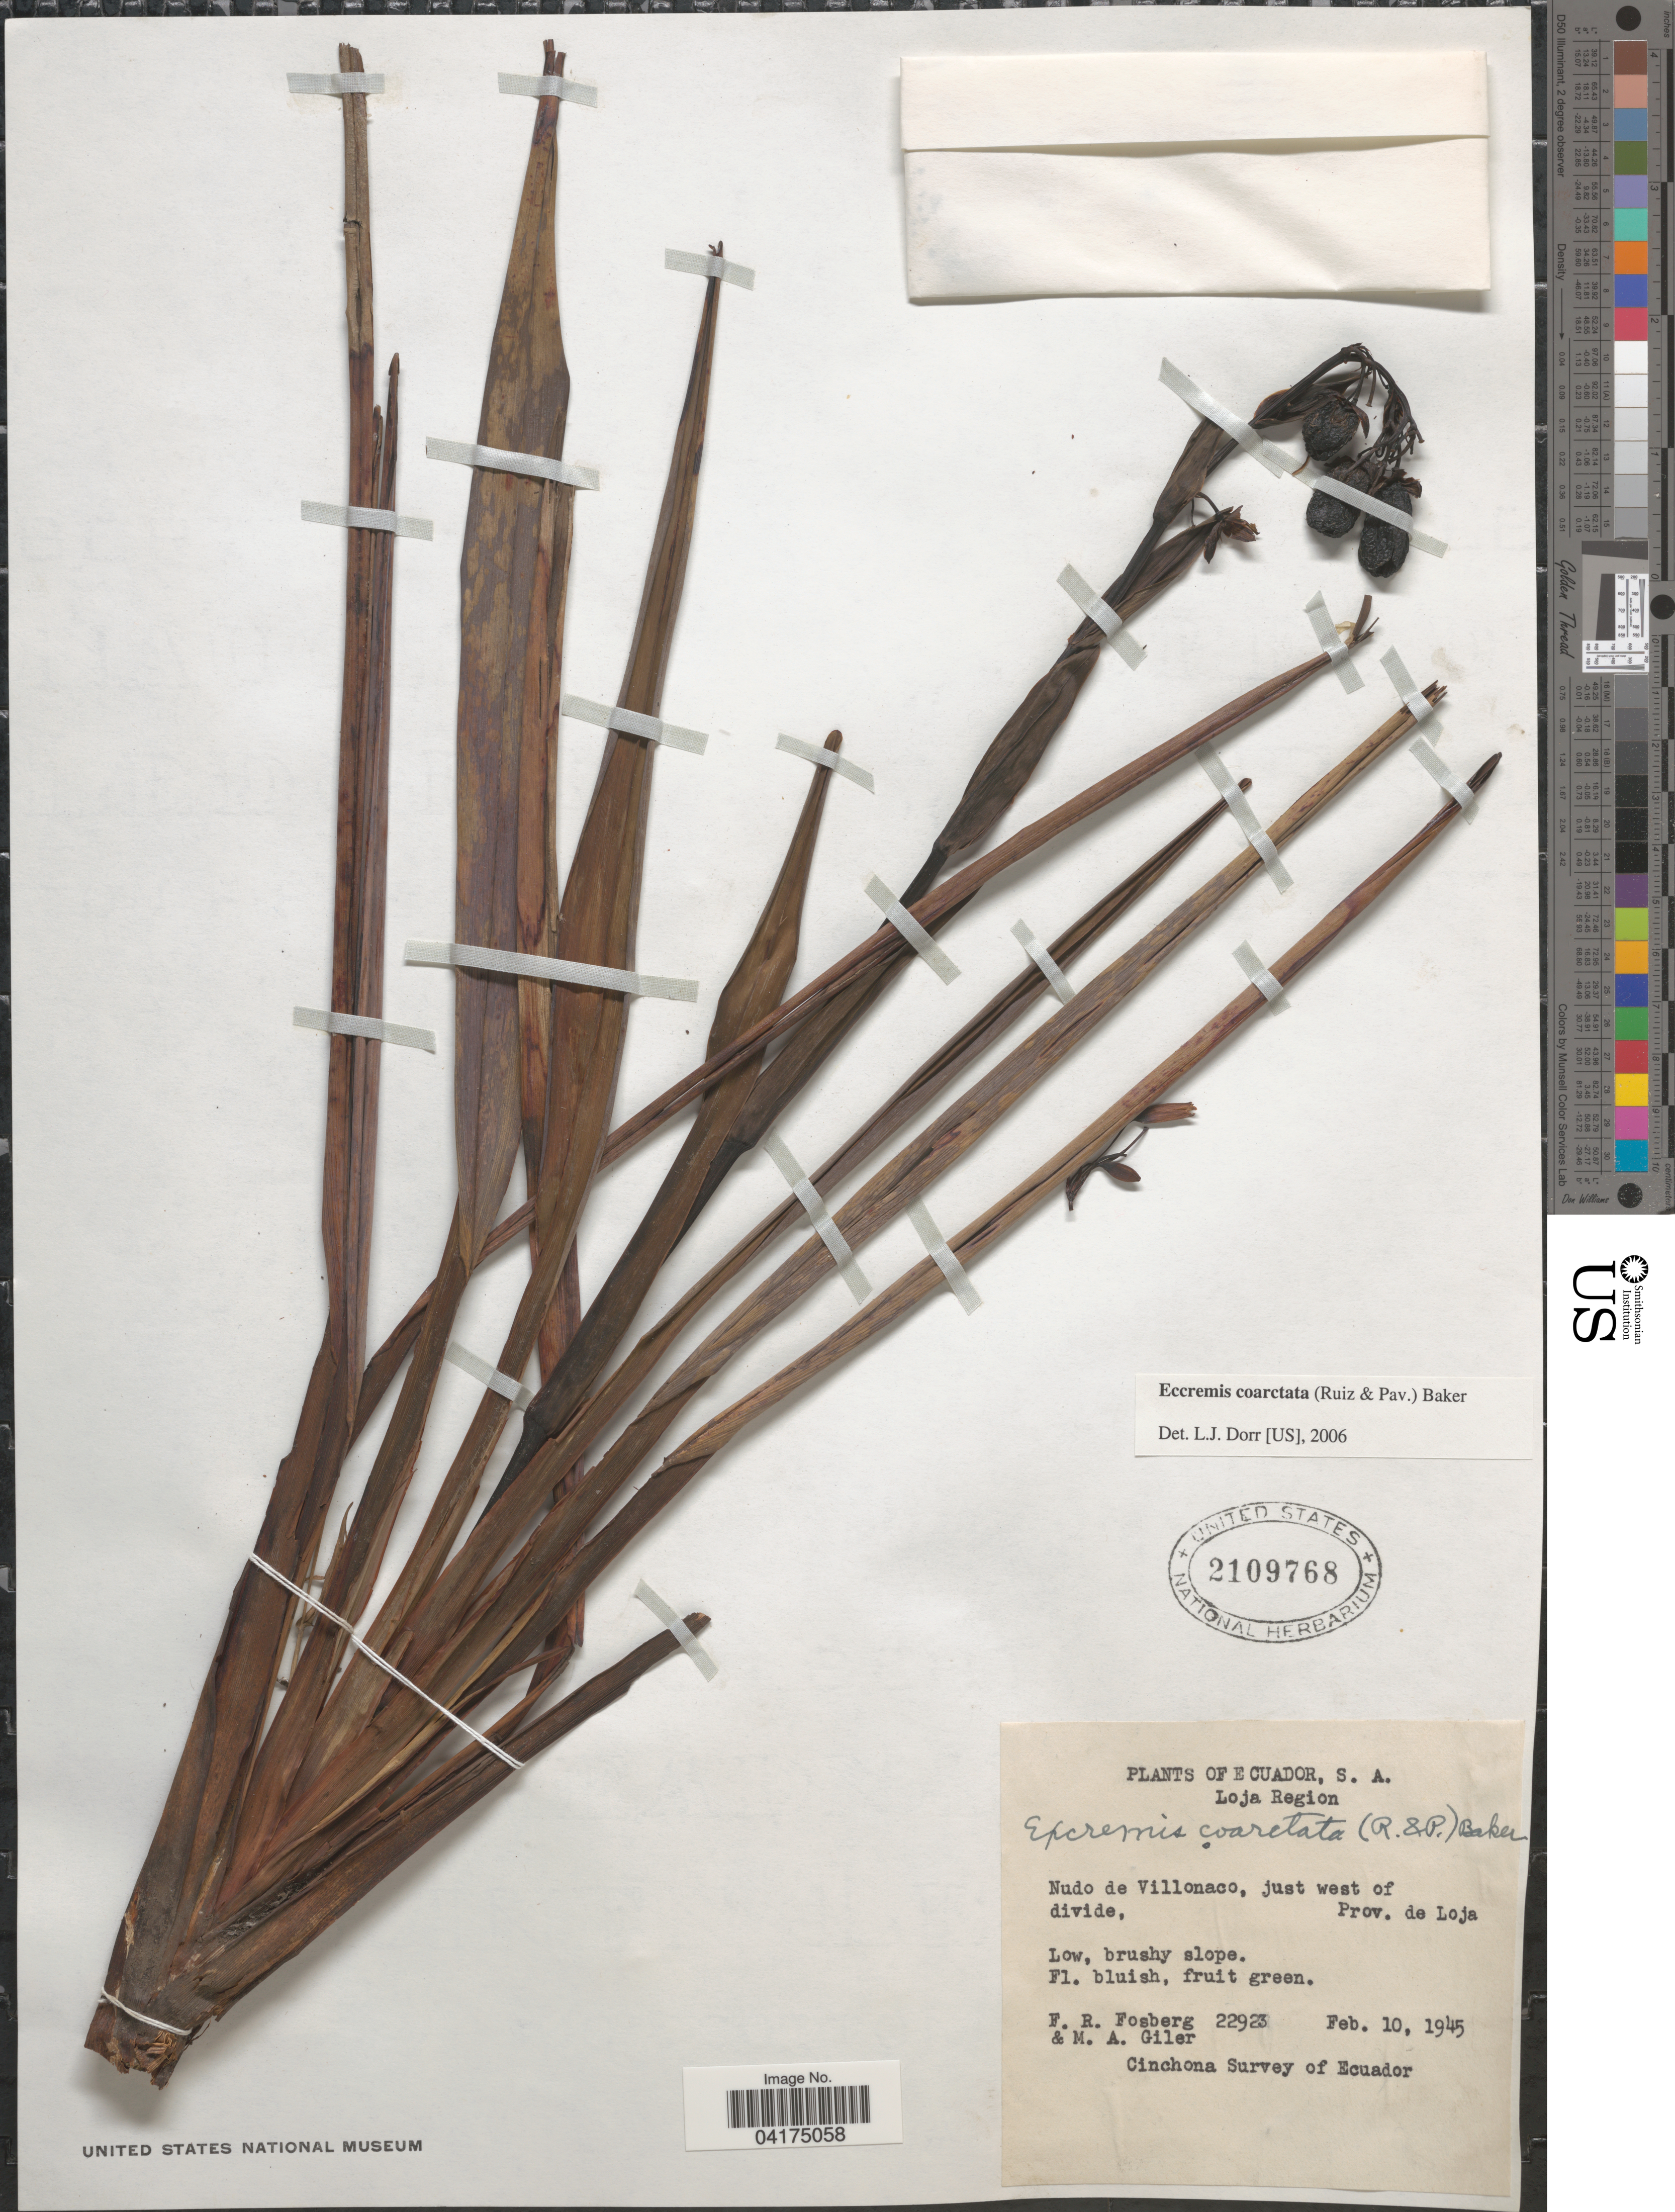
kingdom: Plantae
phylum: Tracheophyta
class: Liliopsida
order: Asparagales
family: Asphodelaceae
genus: Eccremis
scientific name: Eccremis coarctata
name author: Baker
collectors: F. R. Fosberg & M. Giler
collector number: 22923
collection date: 1945-02-10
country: Ecuador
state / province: Loja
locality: Loja Region. Nudo de Villonaco, just west of divide. Cinchona Survey of Ecuador.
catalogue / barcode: US 2109768